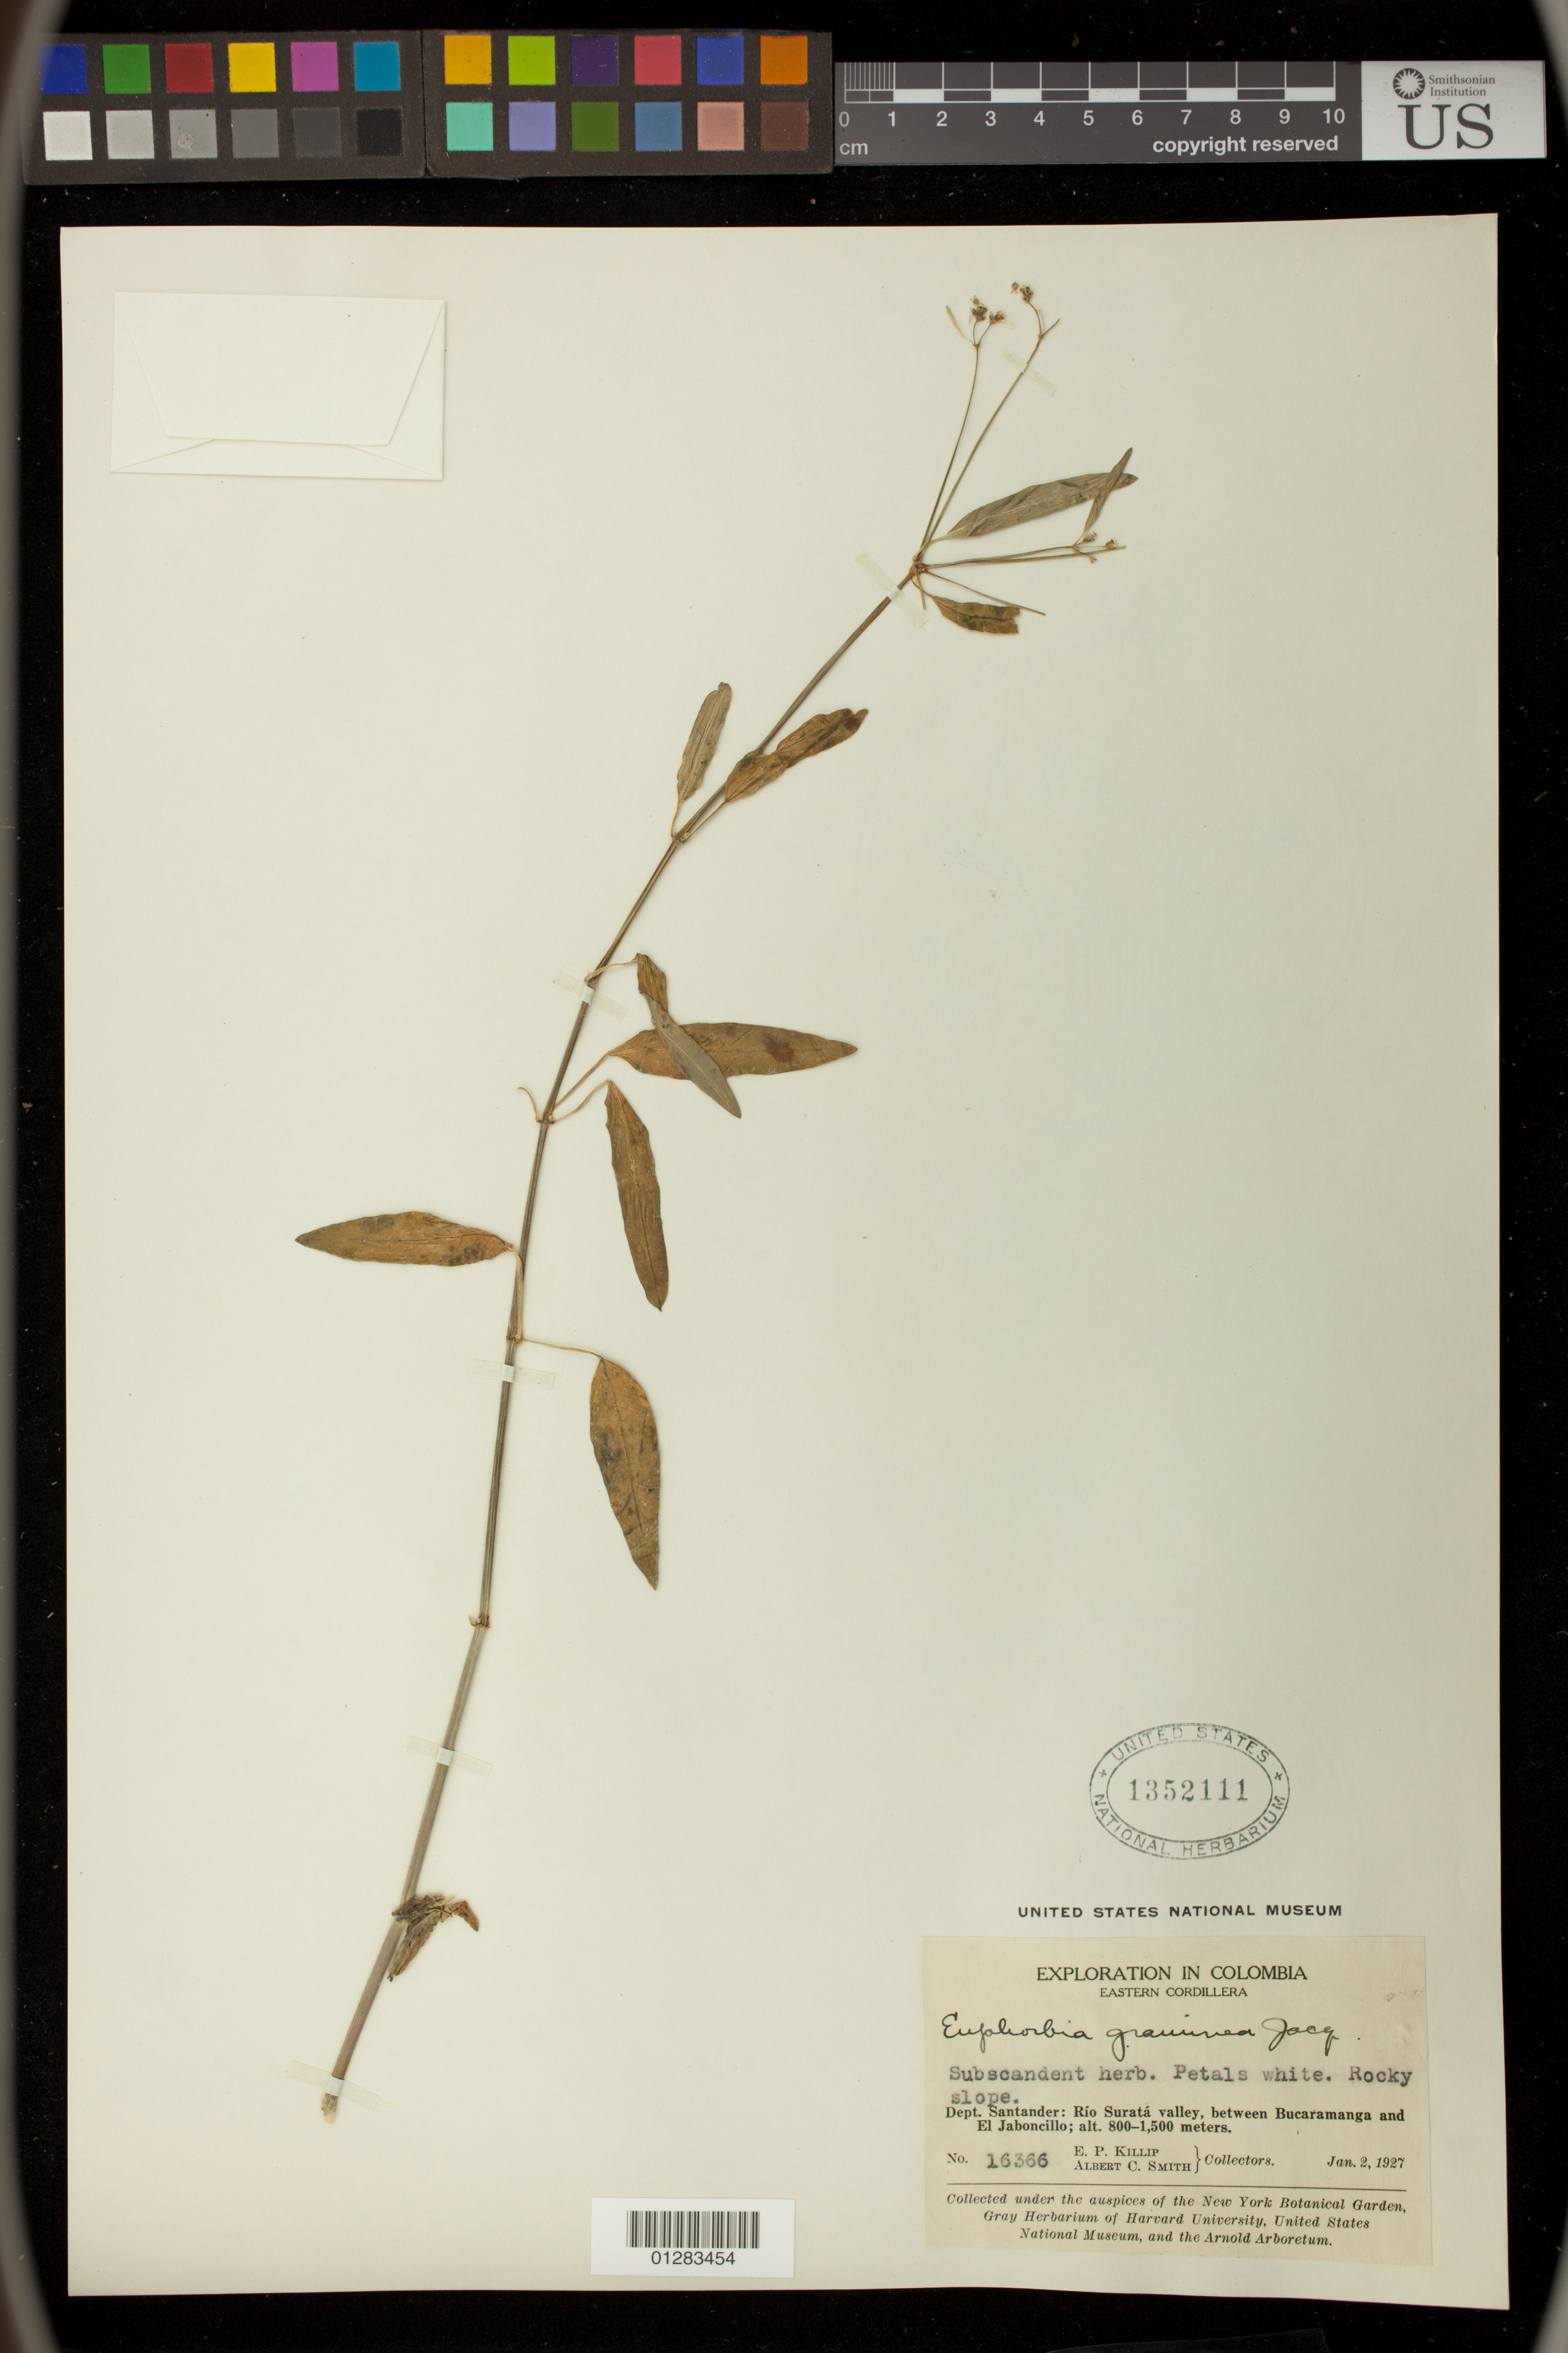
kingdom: Plantae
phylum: Tracheophyta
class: Magnoliopsida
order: Malpighiales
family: Euphorbiaceae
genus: Euphorbia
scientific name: Euphorbia graminea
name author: Jacq.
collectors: E. P. Killip & A. C. Smith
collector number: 16366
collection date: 1927-01-02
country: Colombia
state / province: Santander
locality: Eastern Cordillera. Rio Surata valley, between Bucaramanga and El Jaboncillo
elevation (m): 800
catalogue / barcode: US 1352111